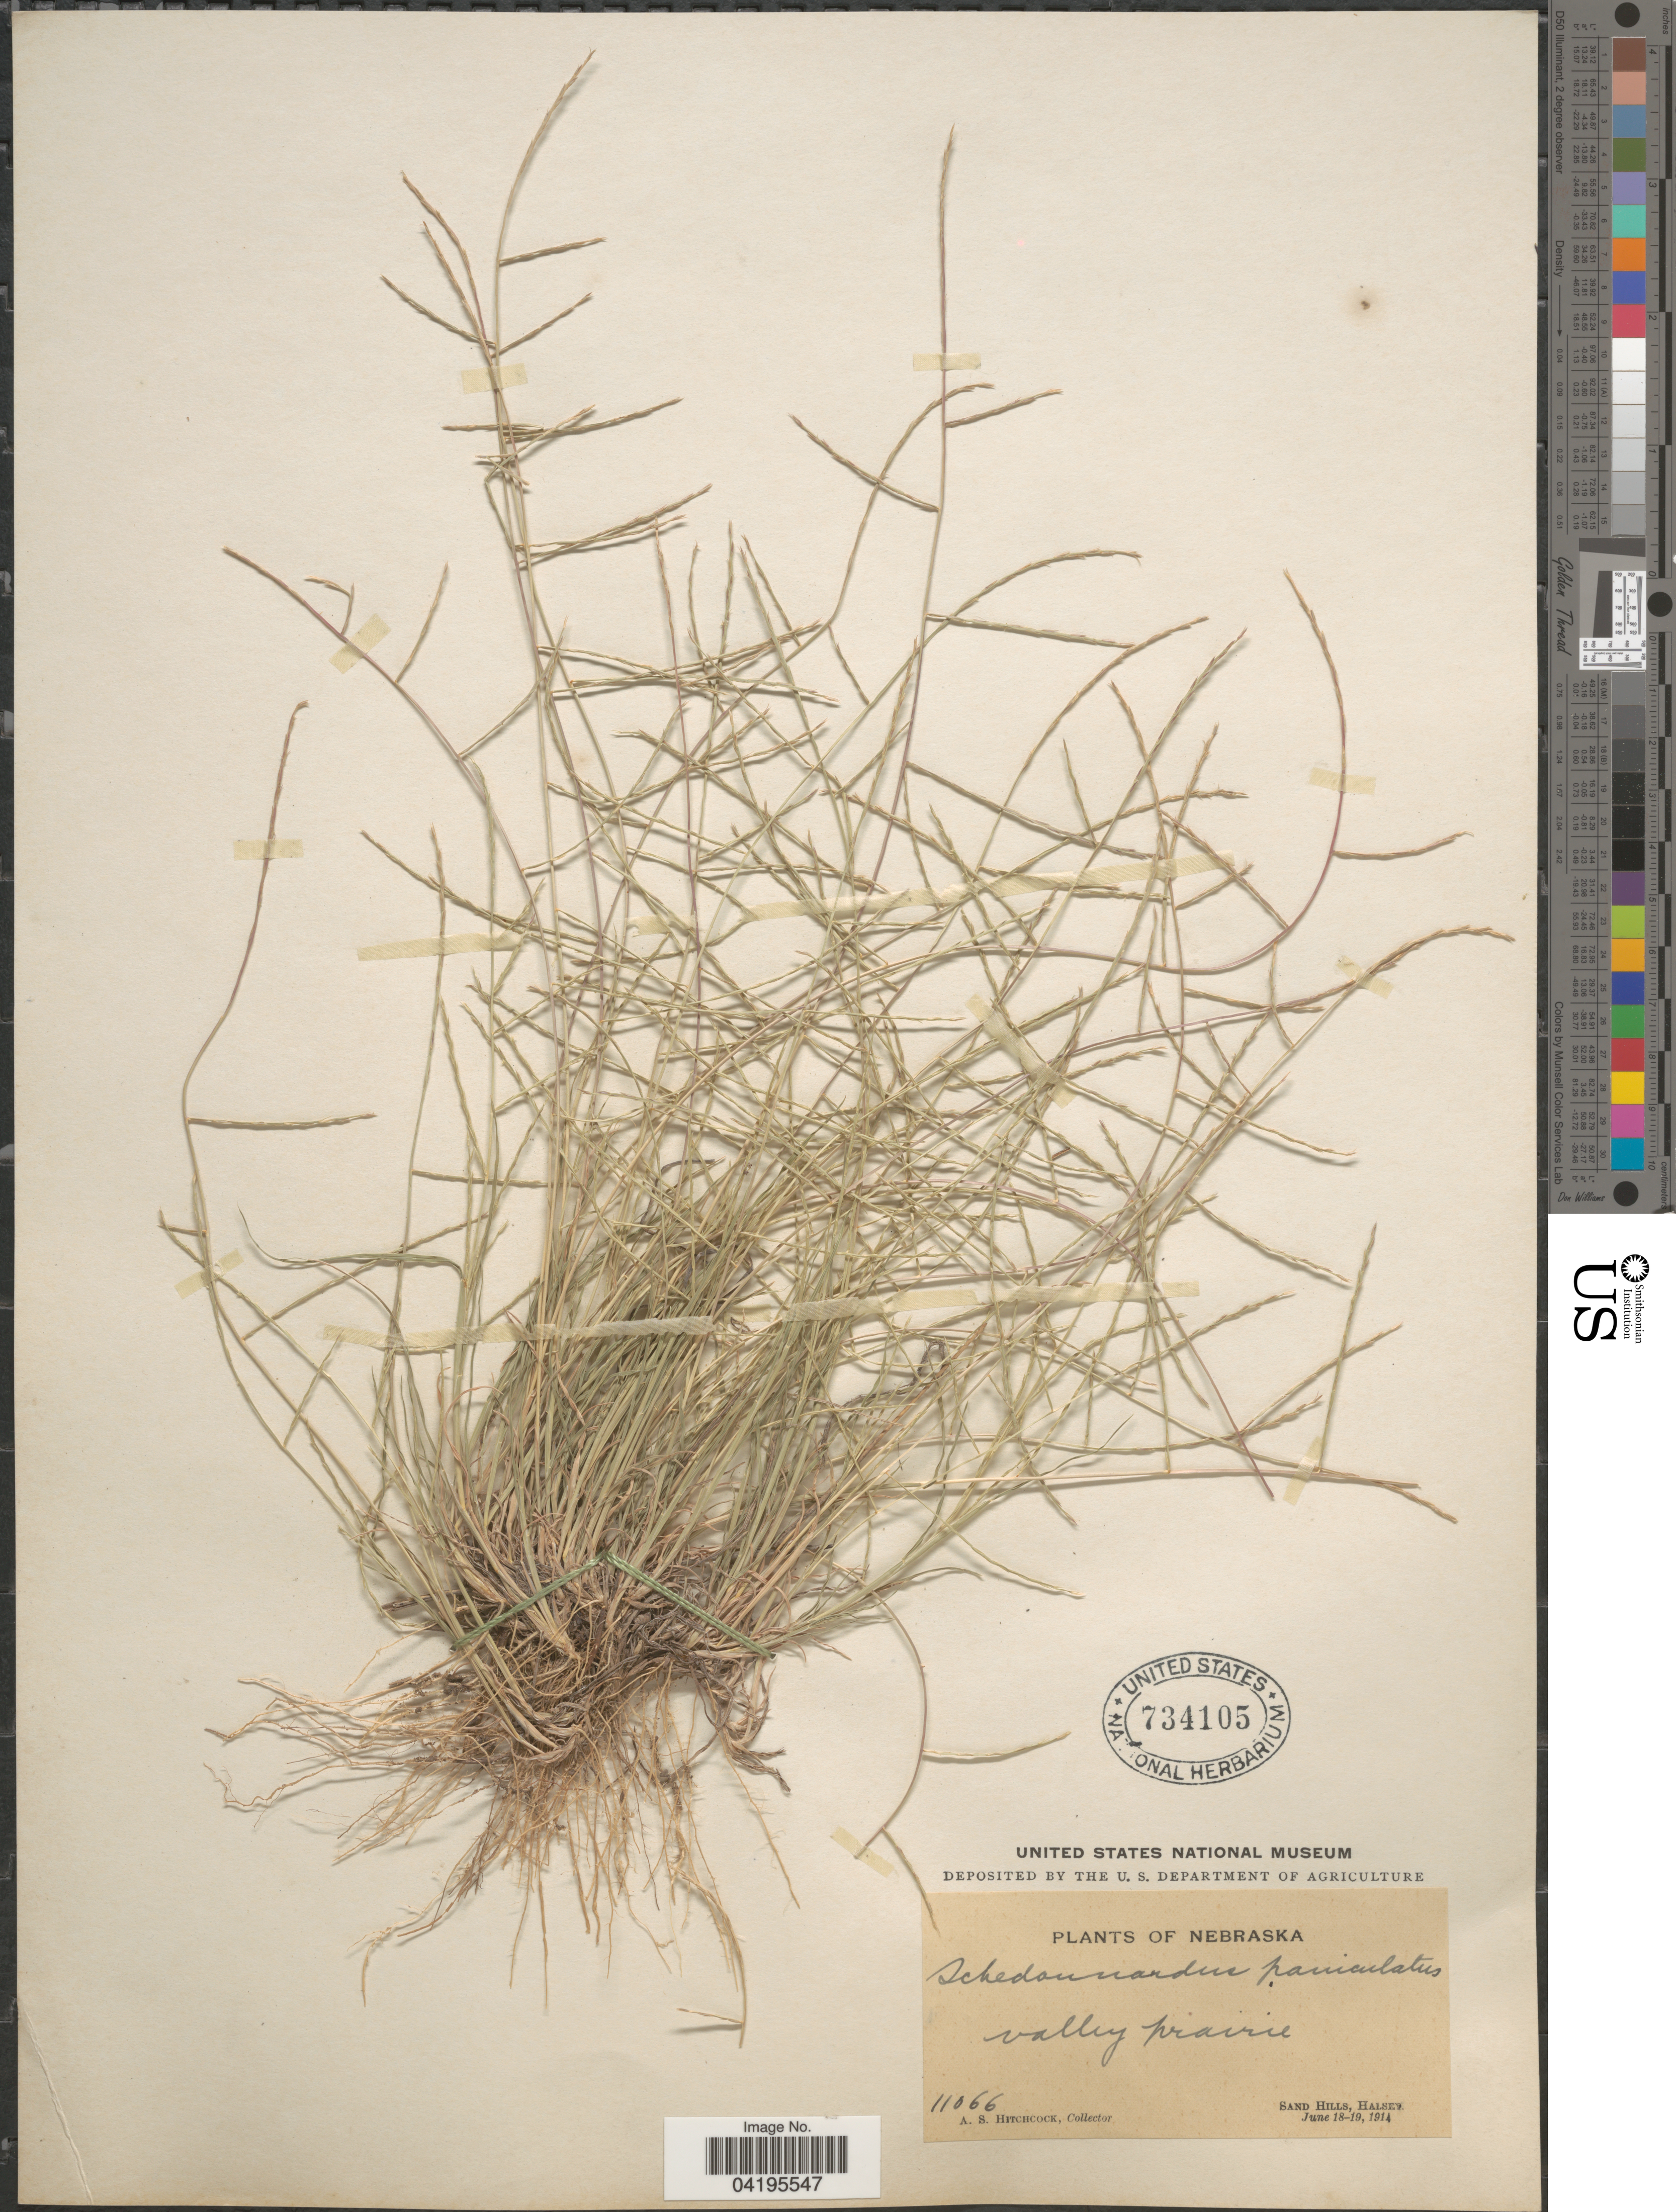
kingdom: Plantae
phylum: Tracheophyta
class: Liliopsida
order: Poales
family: Poaceae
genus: Muhlenbergia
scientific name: Muhlenbergia paniculata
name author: (Nutt.) Columbus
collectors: A. S. Hitchcock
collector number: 11066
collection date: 1914-06-18/1914-06-19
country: United States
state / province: Nebraska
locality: Valley prairie. Sand Hills, Halsey.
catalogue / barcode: US 734105